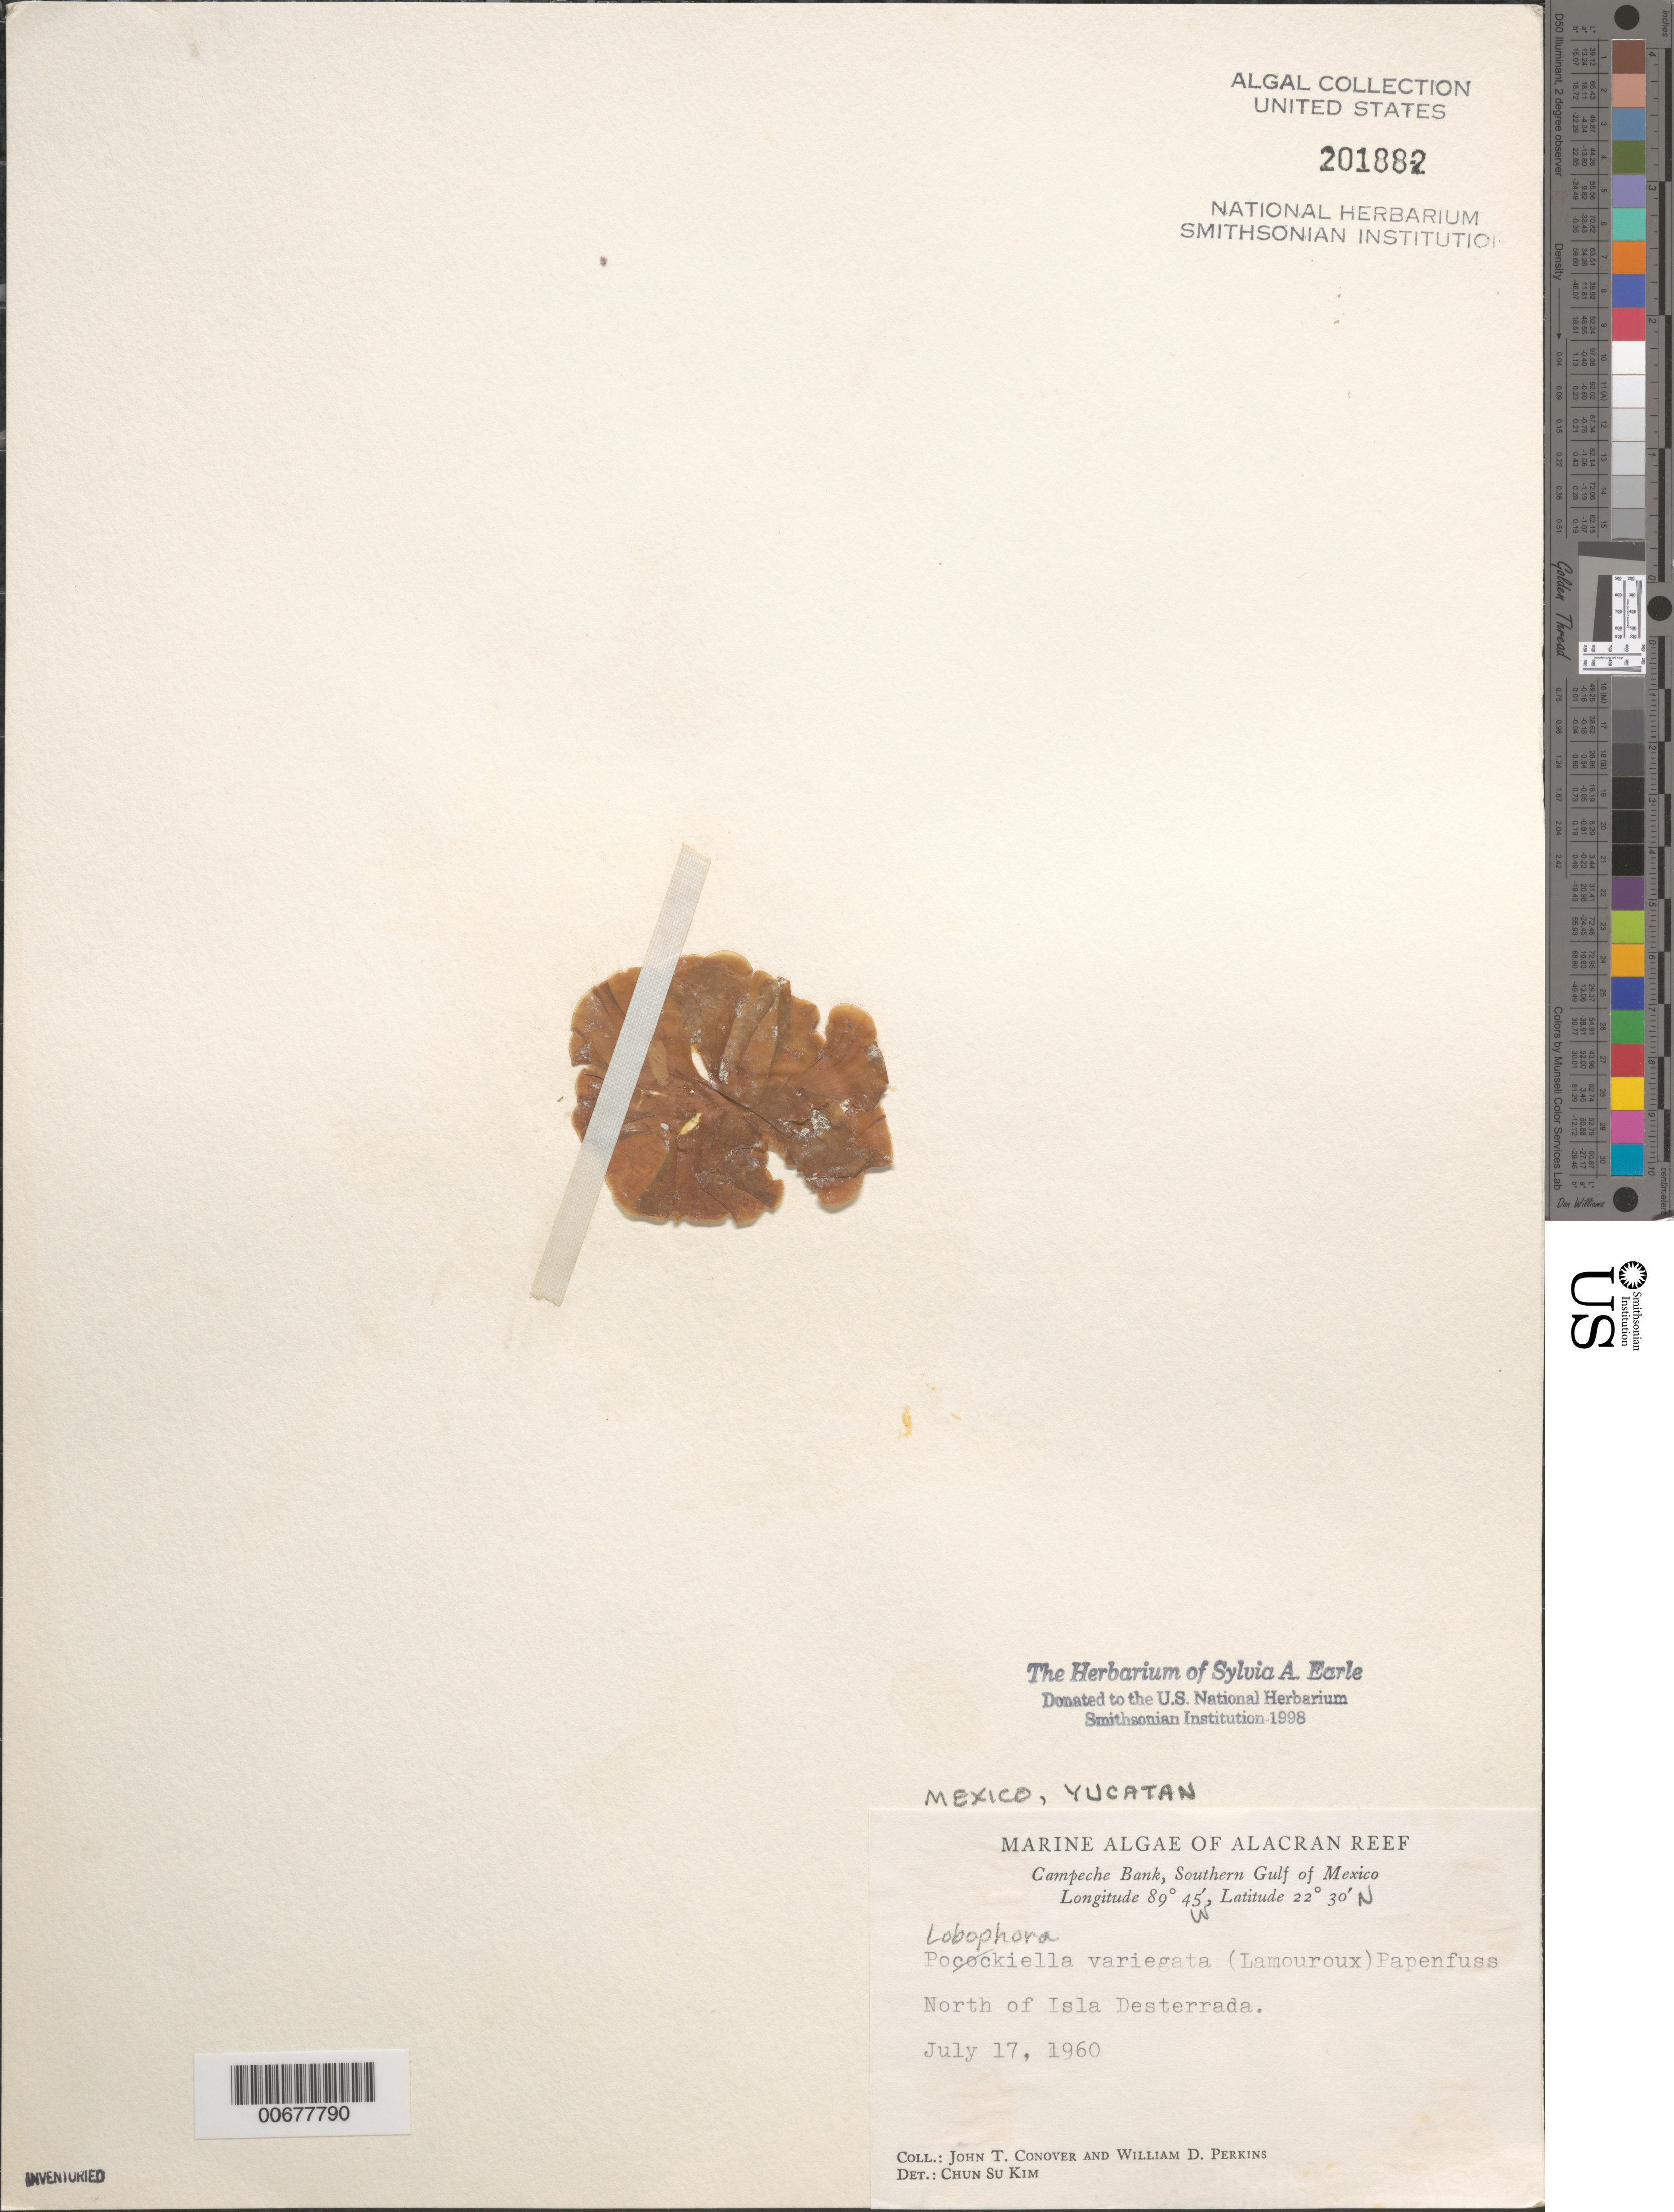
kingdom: Chromista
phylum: Ochrophyta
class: Phaeophyceae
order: Dictyotales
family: Dictyotaceae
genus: Lobophora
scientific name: Lobophora variegata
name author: (J.V.Lamouroux) Womersley & E.C. Oliveira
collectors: J. T. Conover & W. D. Perkins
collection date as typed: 17 Jul 1960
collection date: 1960-07-17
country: Mexico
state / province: Yucatan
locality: Alacran Reef, north of Isla Desterrada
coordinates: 22 30' N, 89 45' W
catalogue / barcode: US 201882